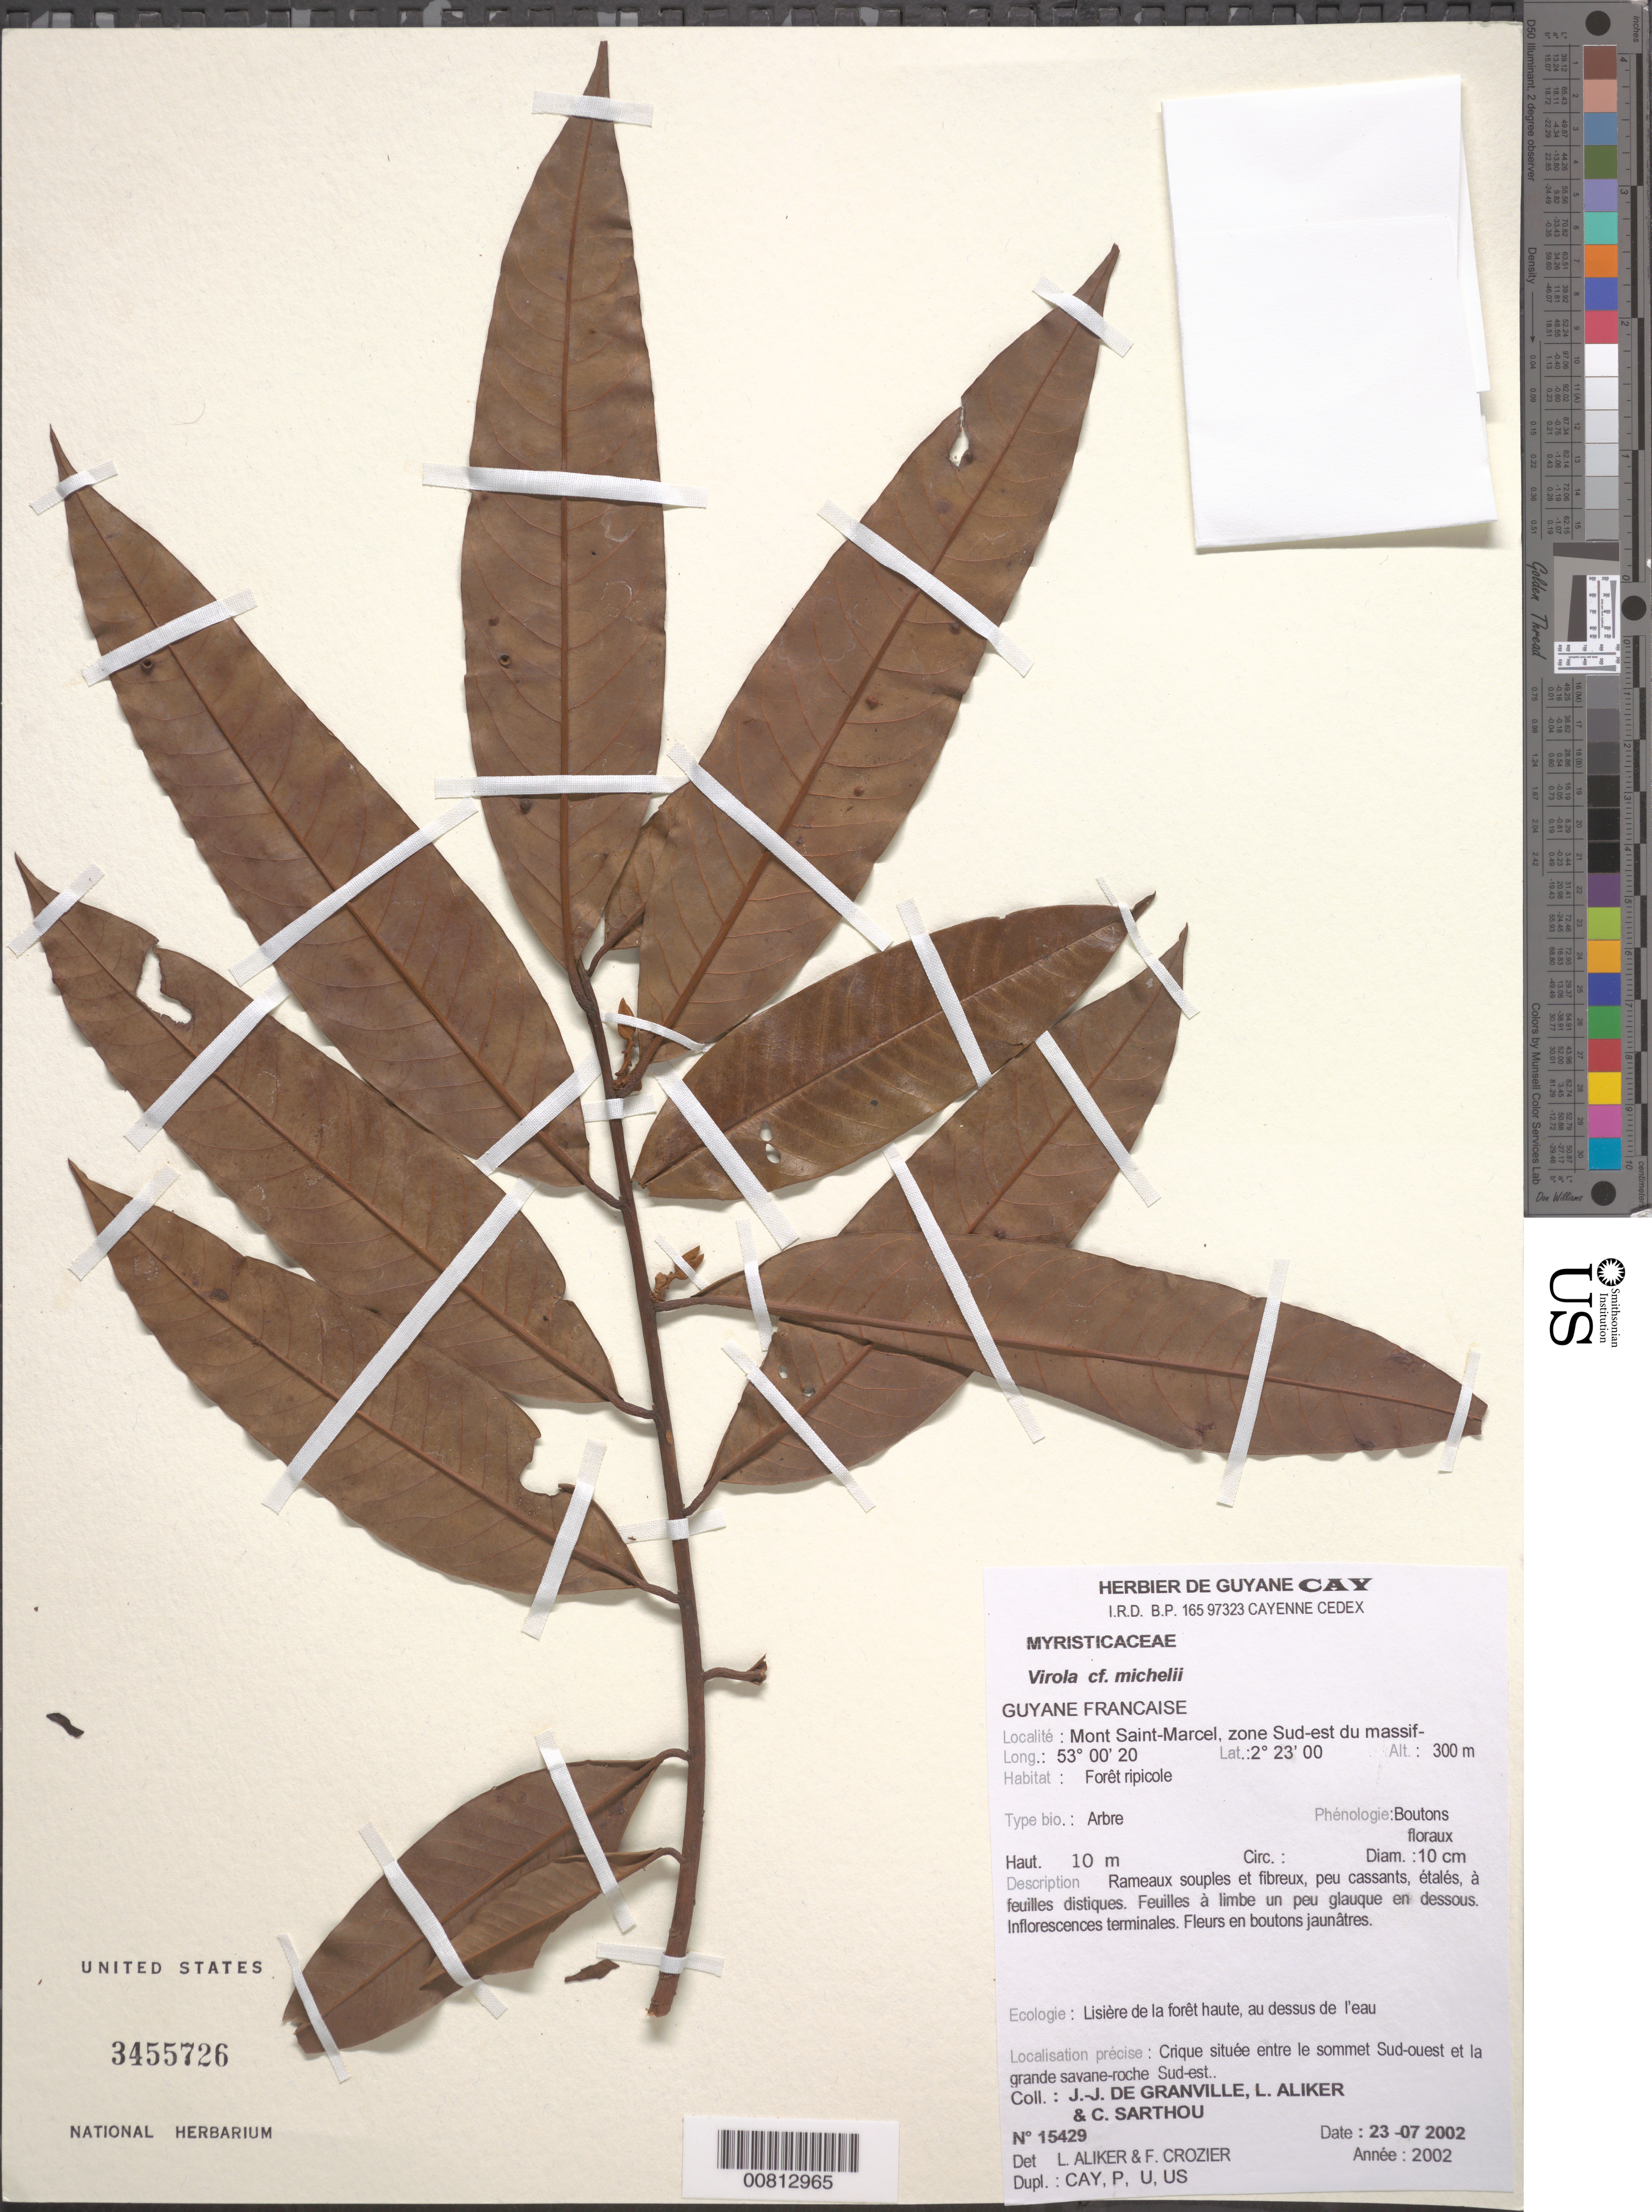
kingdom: Plantae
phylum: Tracheophyta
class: Magnoliopsida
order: Magnoliales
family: Myristicaceae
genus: Virola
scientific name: Virola michelii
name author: Heckel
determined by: Crozier, F.; Aliker, L.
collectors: J.-J. de Granville, L. Aliker & C. Sarthou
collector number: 15429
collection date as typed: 23-Jul-02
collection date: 2002-07-23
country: French Guiana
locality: Mont Saint-Marcel, zone Sud-Est du massif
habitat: Forêt ripicole; lisière de la forest haute, au dessus de l'eau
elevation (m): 300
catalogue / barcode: US 3455726